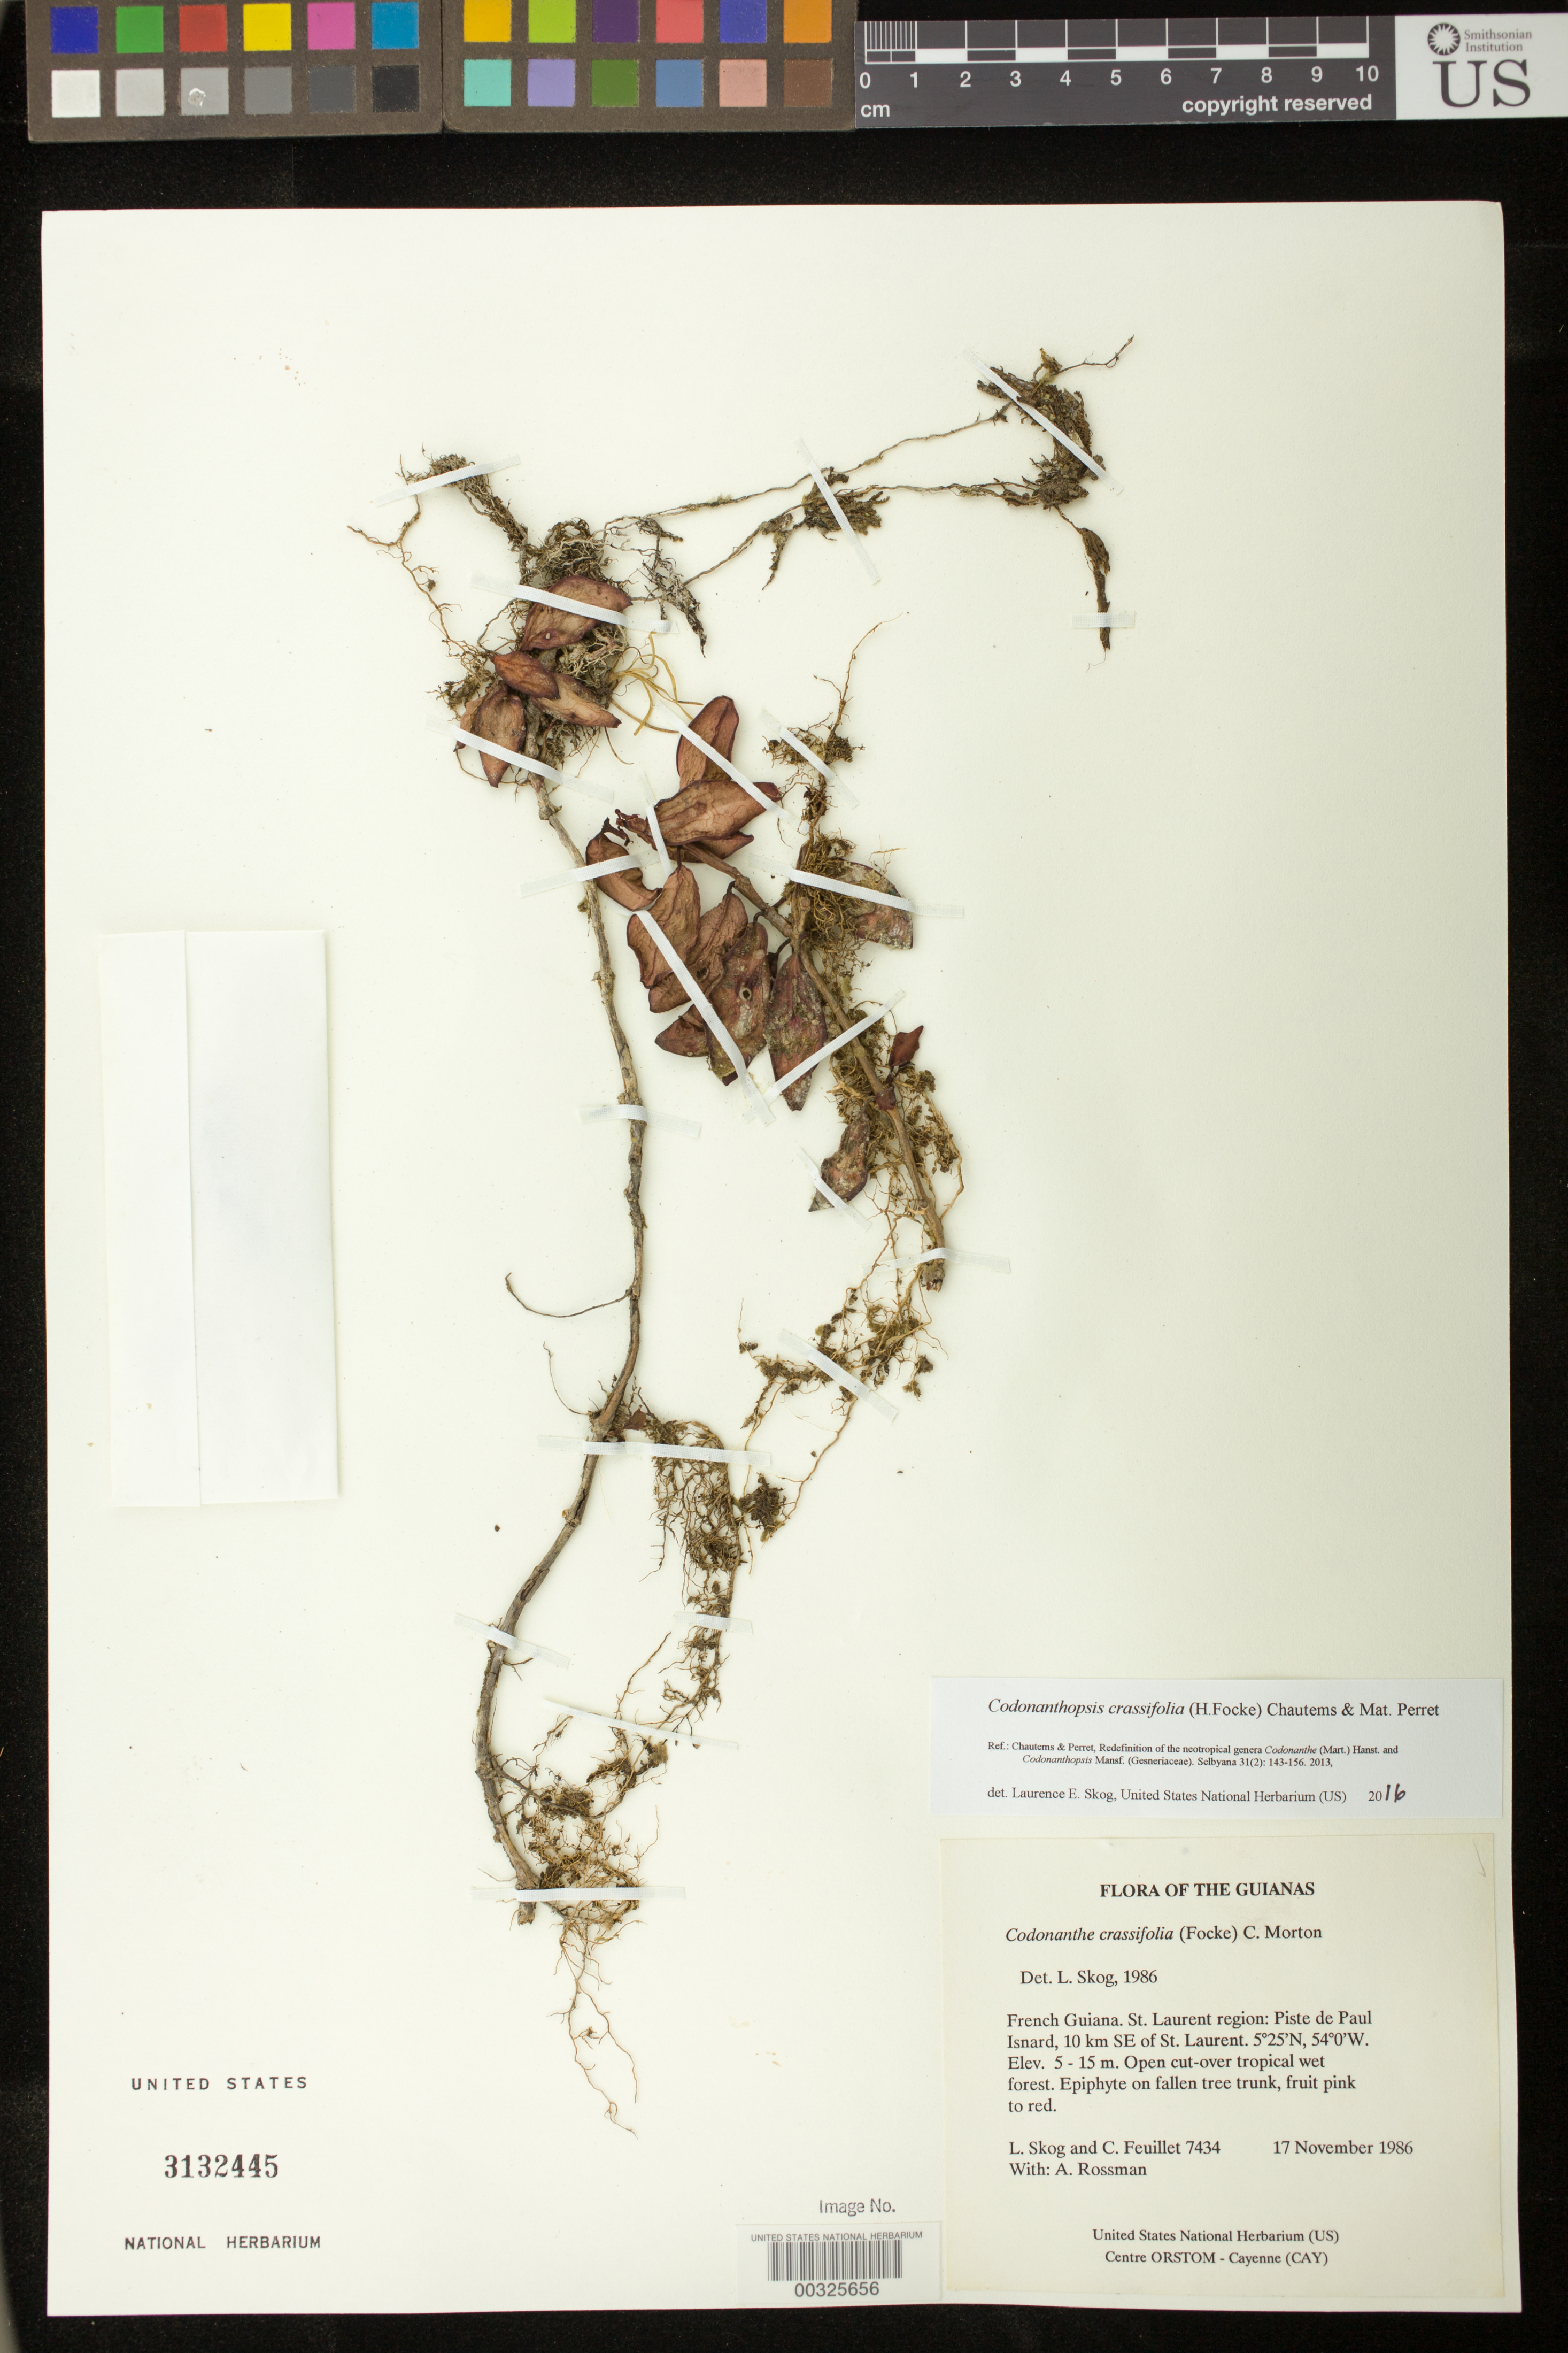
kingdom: Plantae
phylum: Tracheophyta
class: Magnoliopsida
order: Lamiales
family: Gesneriaceae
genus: Codonanthopsis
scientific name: Codonanthopsis crassifolia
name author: (H. Focke) Chautems & Mat.Perret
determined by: Skog, Laurence E.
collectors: L. E. Skog, C. Feuillet & A. Rossman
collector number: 7434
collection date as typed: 17 Nov 1986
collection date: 1986-11-17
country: French Guiana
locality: St. Laurent region: Piste de Paul Isnard, 10 km SE of St Laurent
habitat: Open cut-over tropical wet forest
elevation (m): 5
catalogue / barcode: US 3132445